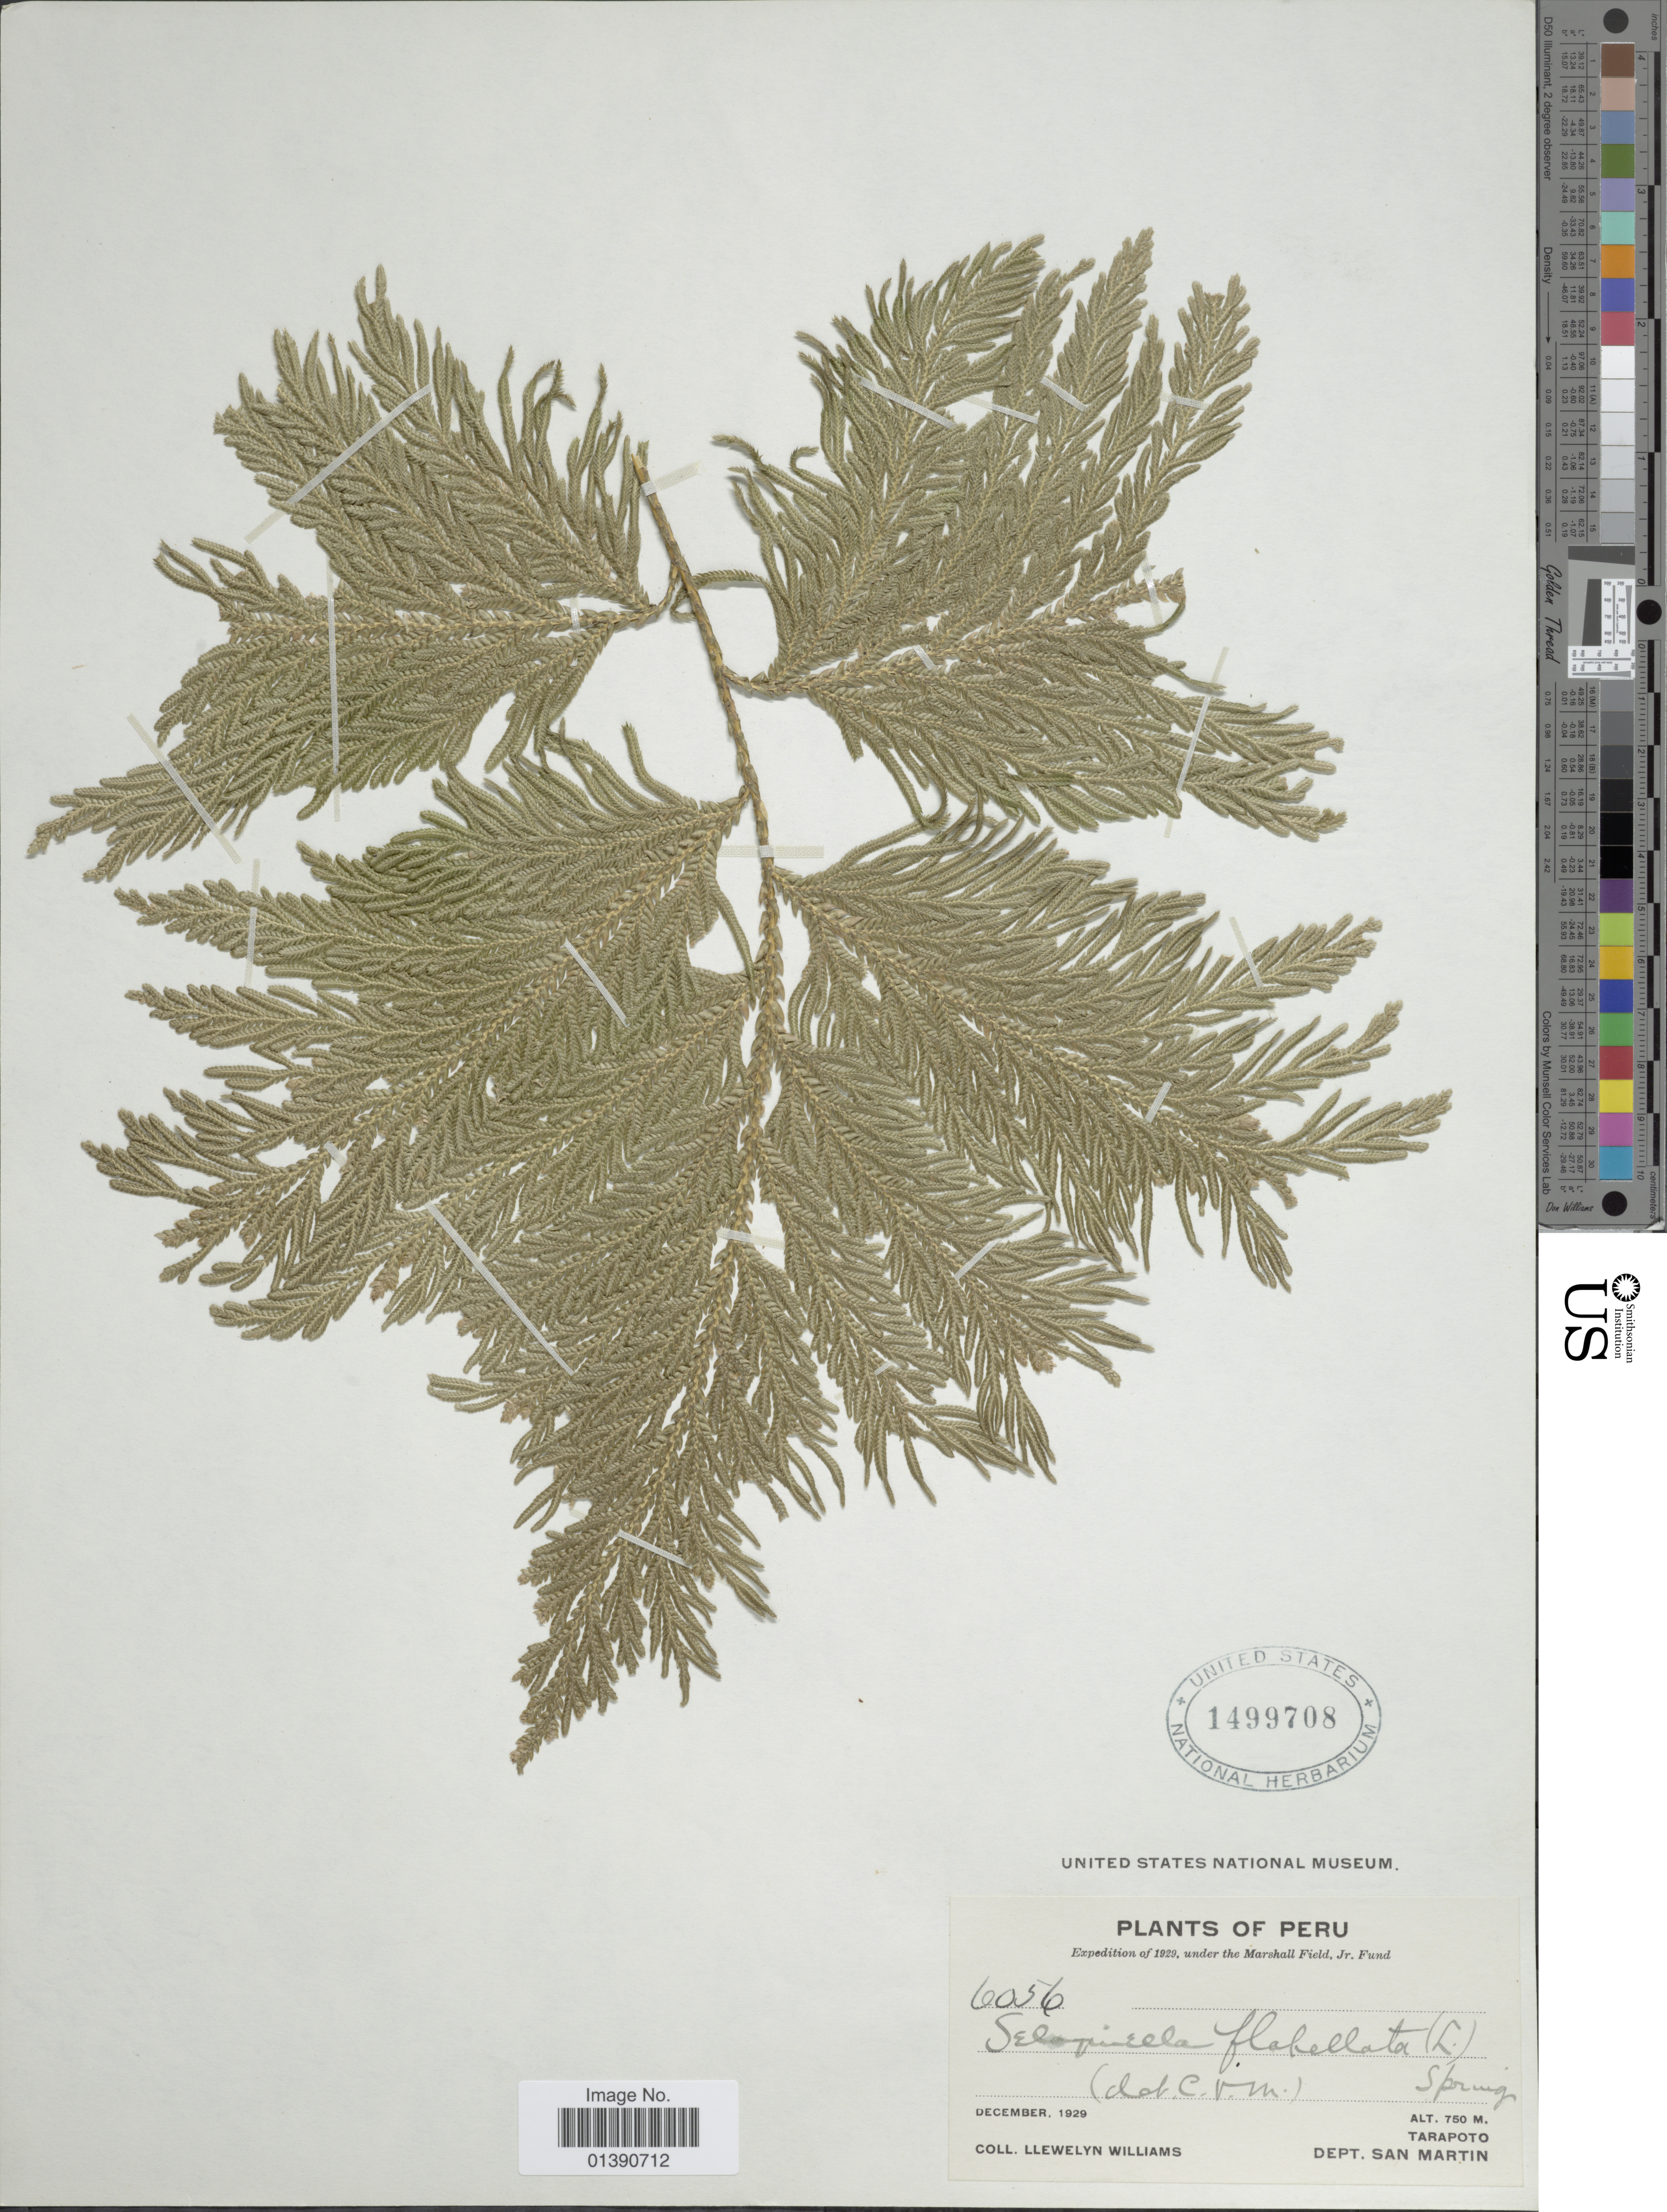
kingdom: Plantae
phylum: Tracheophyta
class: Lycopodiopsida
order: Selaginellales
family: Selaginellaceae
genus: Selaginella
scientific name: Selaginella flabellata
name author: L.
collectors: Ll. Williams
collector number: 6056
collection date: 1929-12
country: Peru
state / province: San Martín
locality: Tarapoto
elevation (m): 750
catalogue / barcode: US 1499708